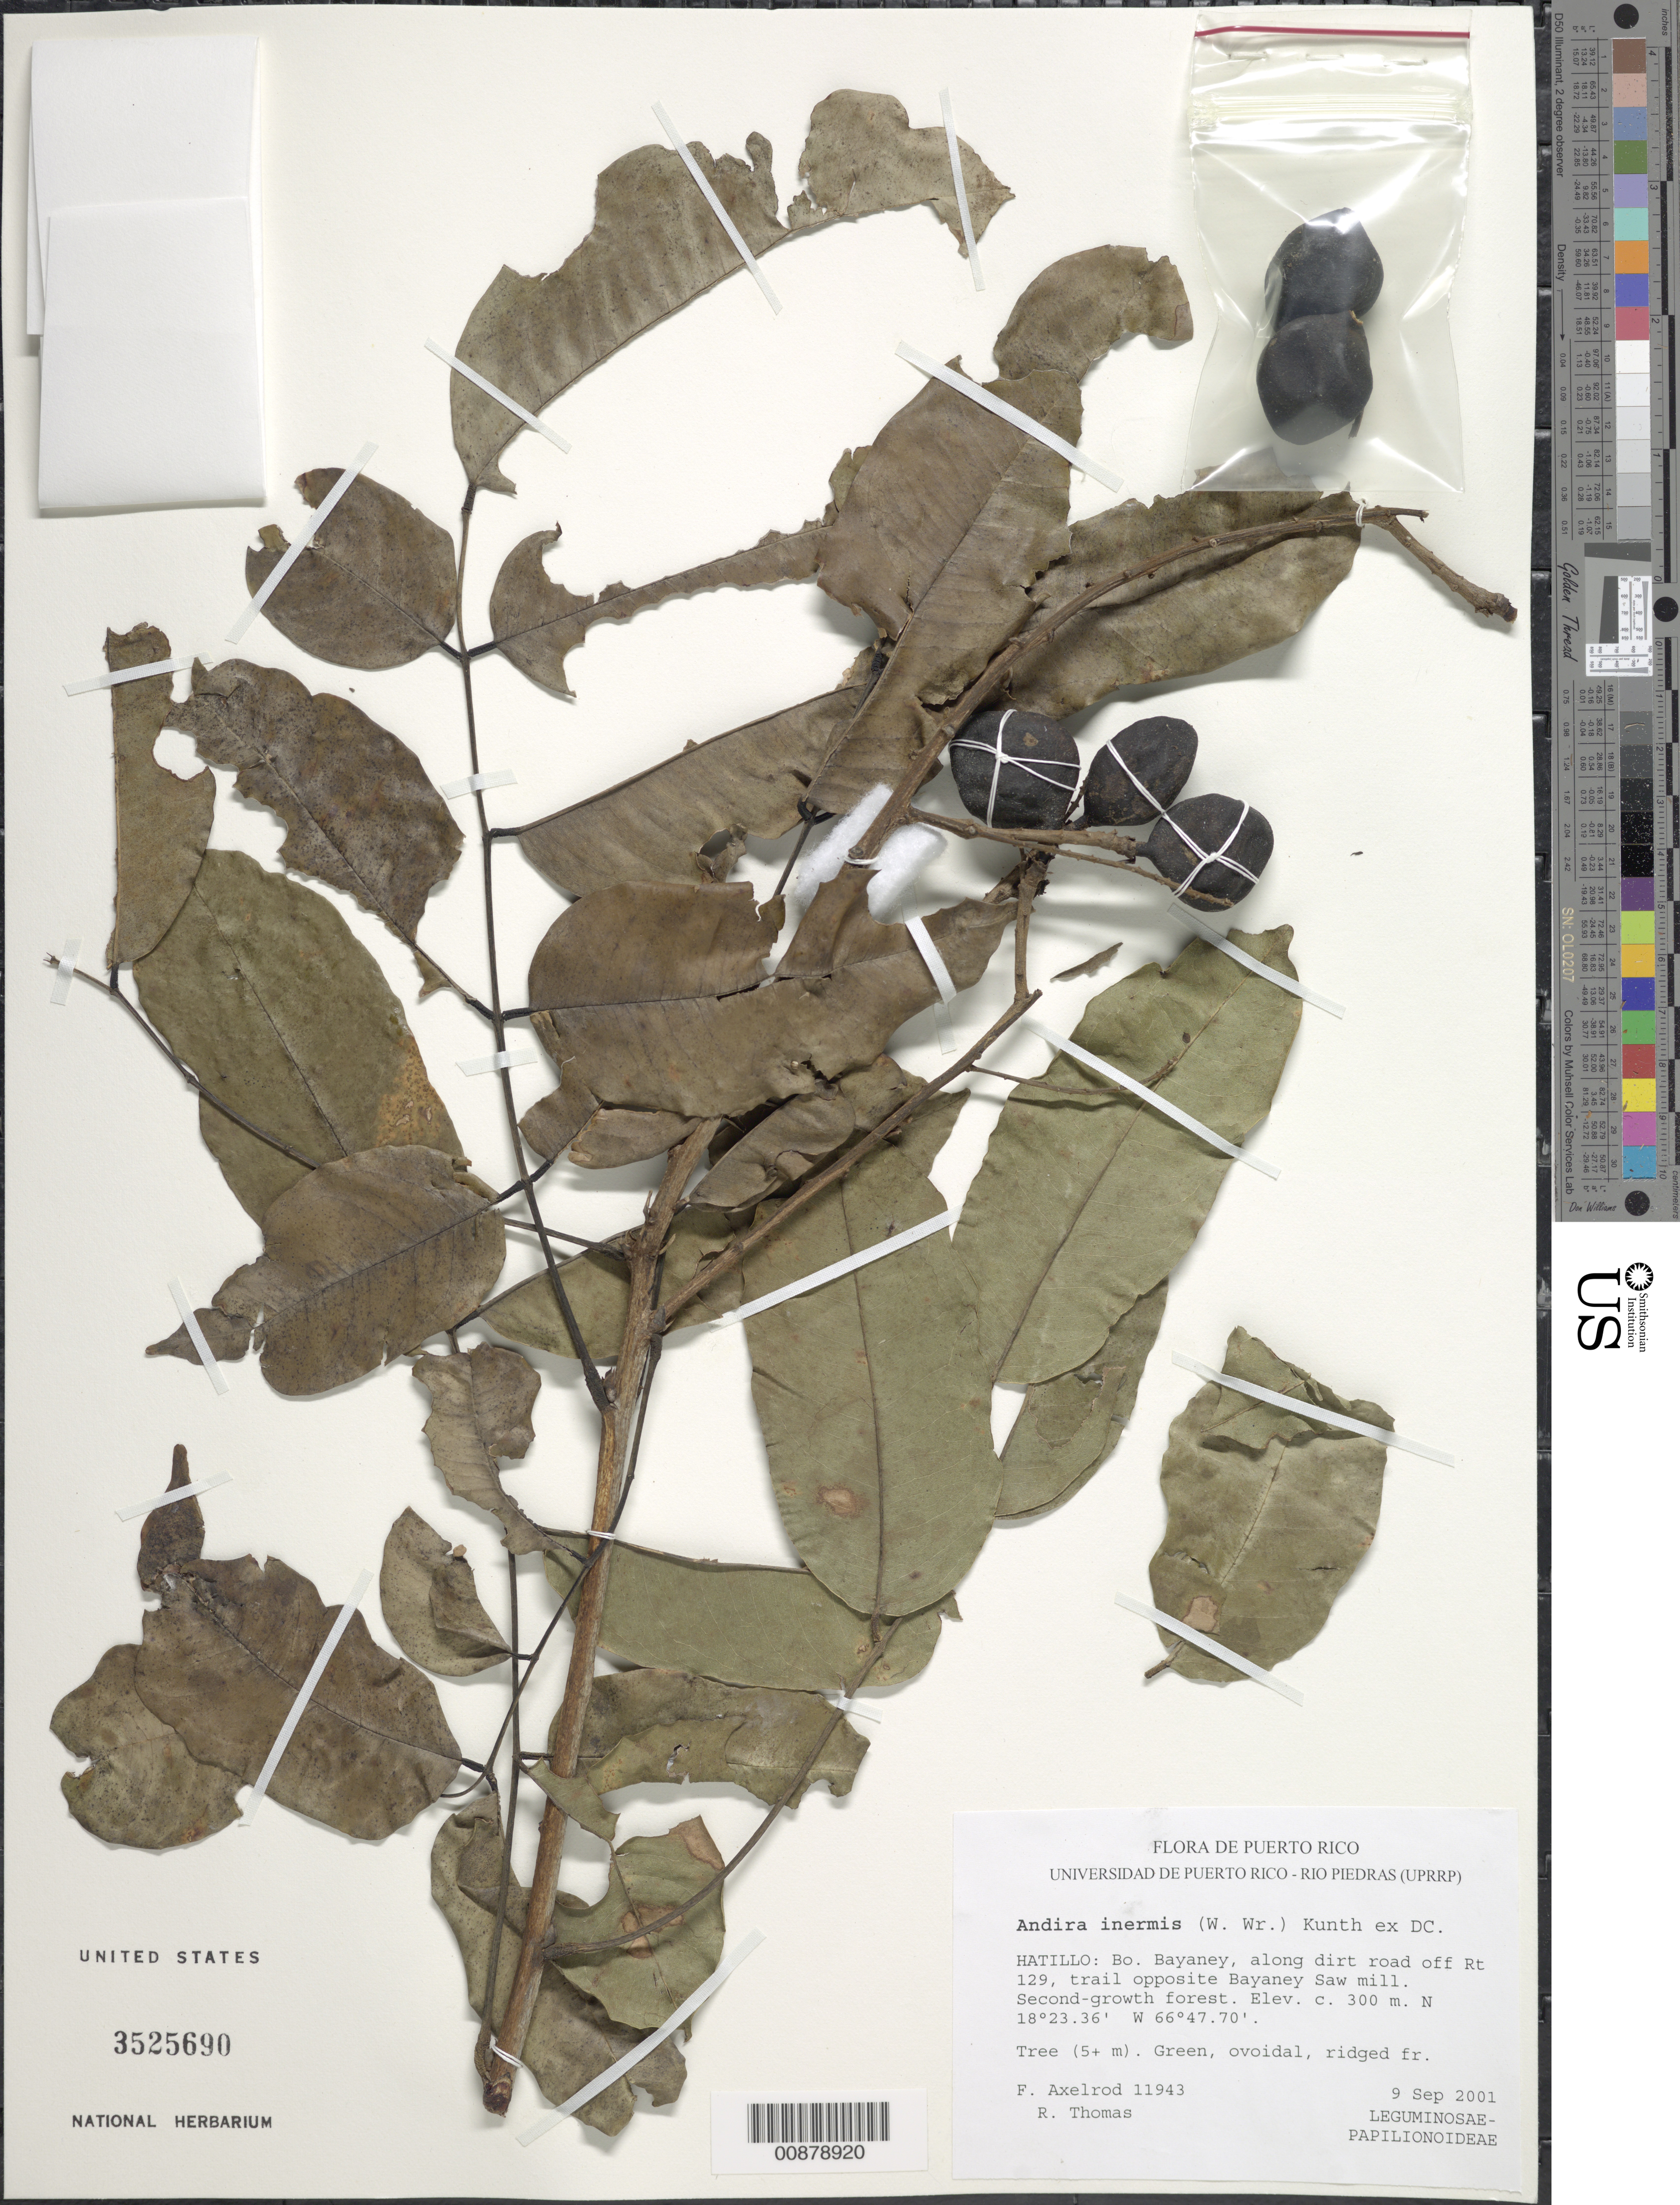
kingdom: Plantae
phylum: Tracheophyta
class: Magnoliopsida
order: Fabales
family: Fabaceae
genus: Andira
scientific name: Andira inermis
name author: (W. Wright) Kunth ex DC.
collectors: F. S. Axelrod & R. Thomas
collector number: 11943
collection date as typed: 09 Sep 2001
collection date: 2001-09-09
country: Puerto Rico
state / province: Hatillo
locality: Bo. Bayaney, along dirt road off Rt. 129, trail opposite Bayaney Saw Mill.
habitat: Second-growth forest.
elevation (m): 300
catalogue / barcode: US 3525690